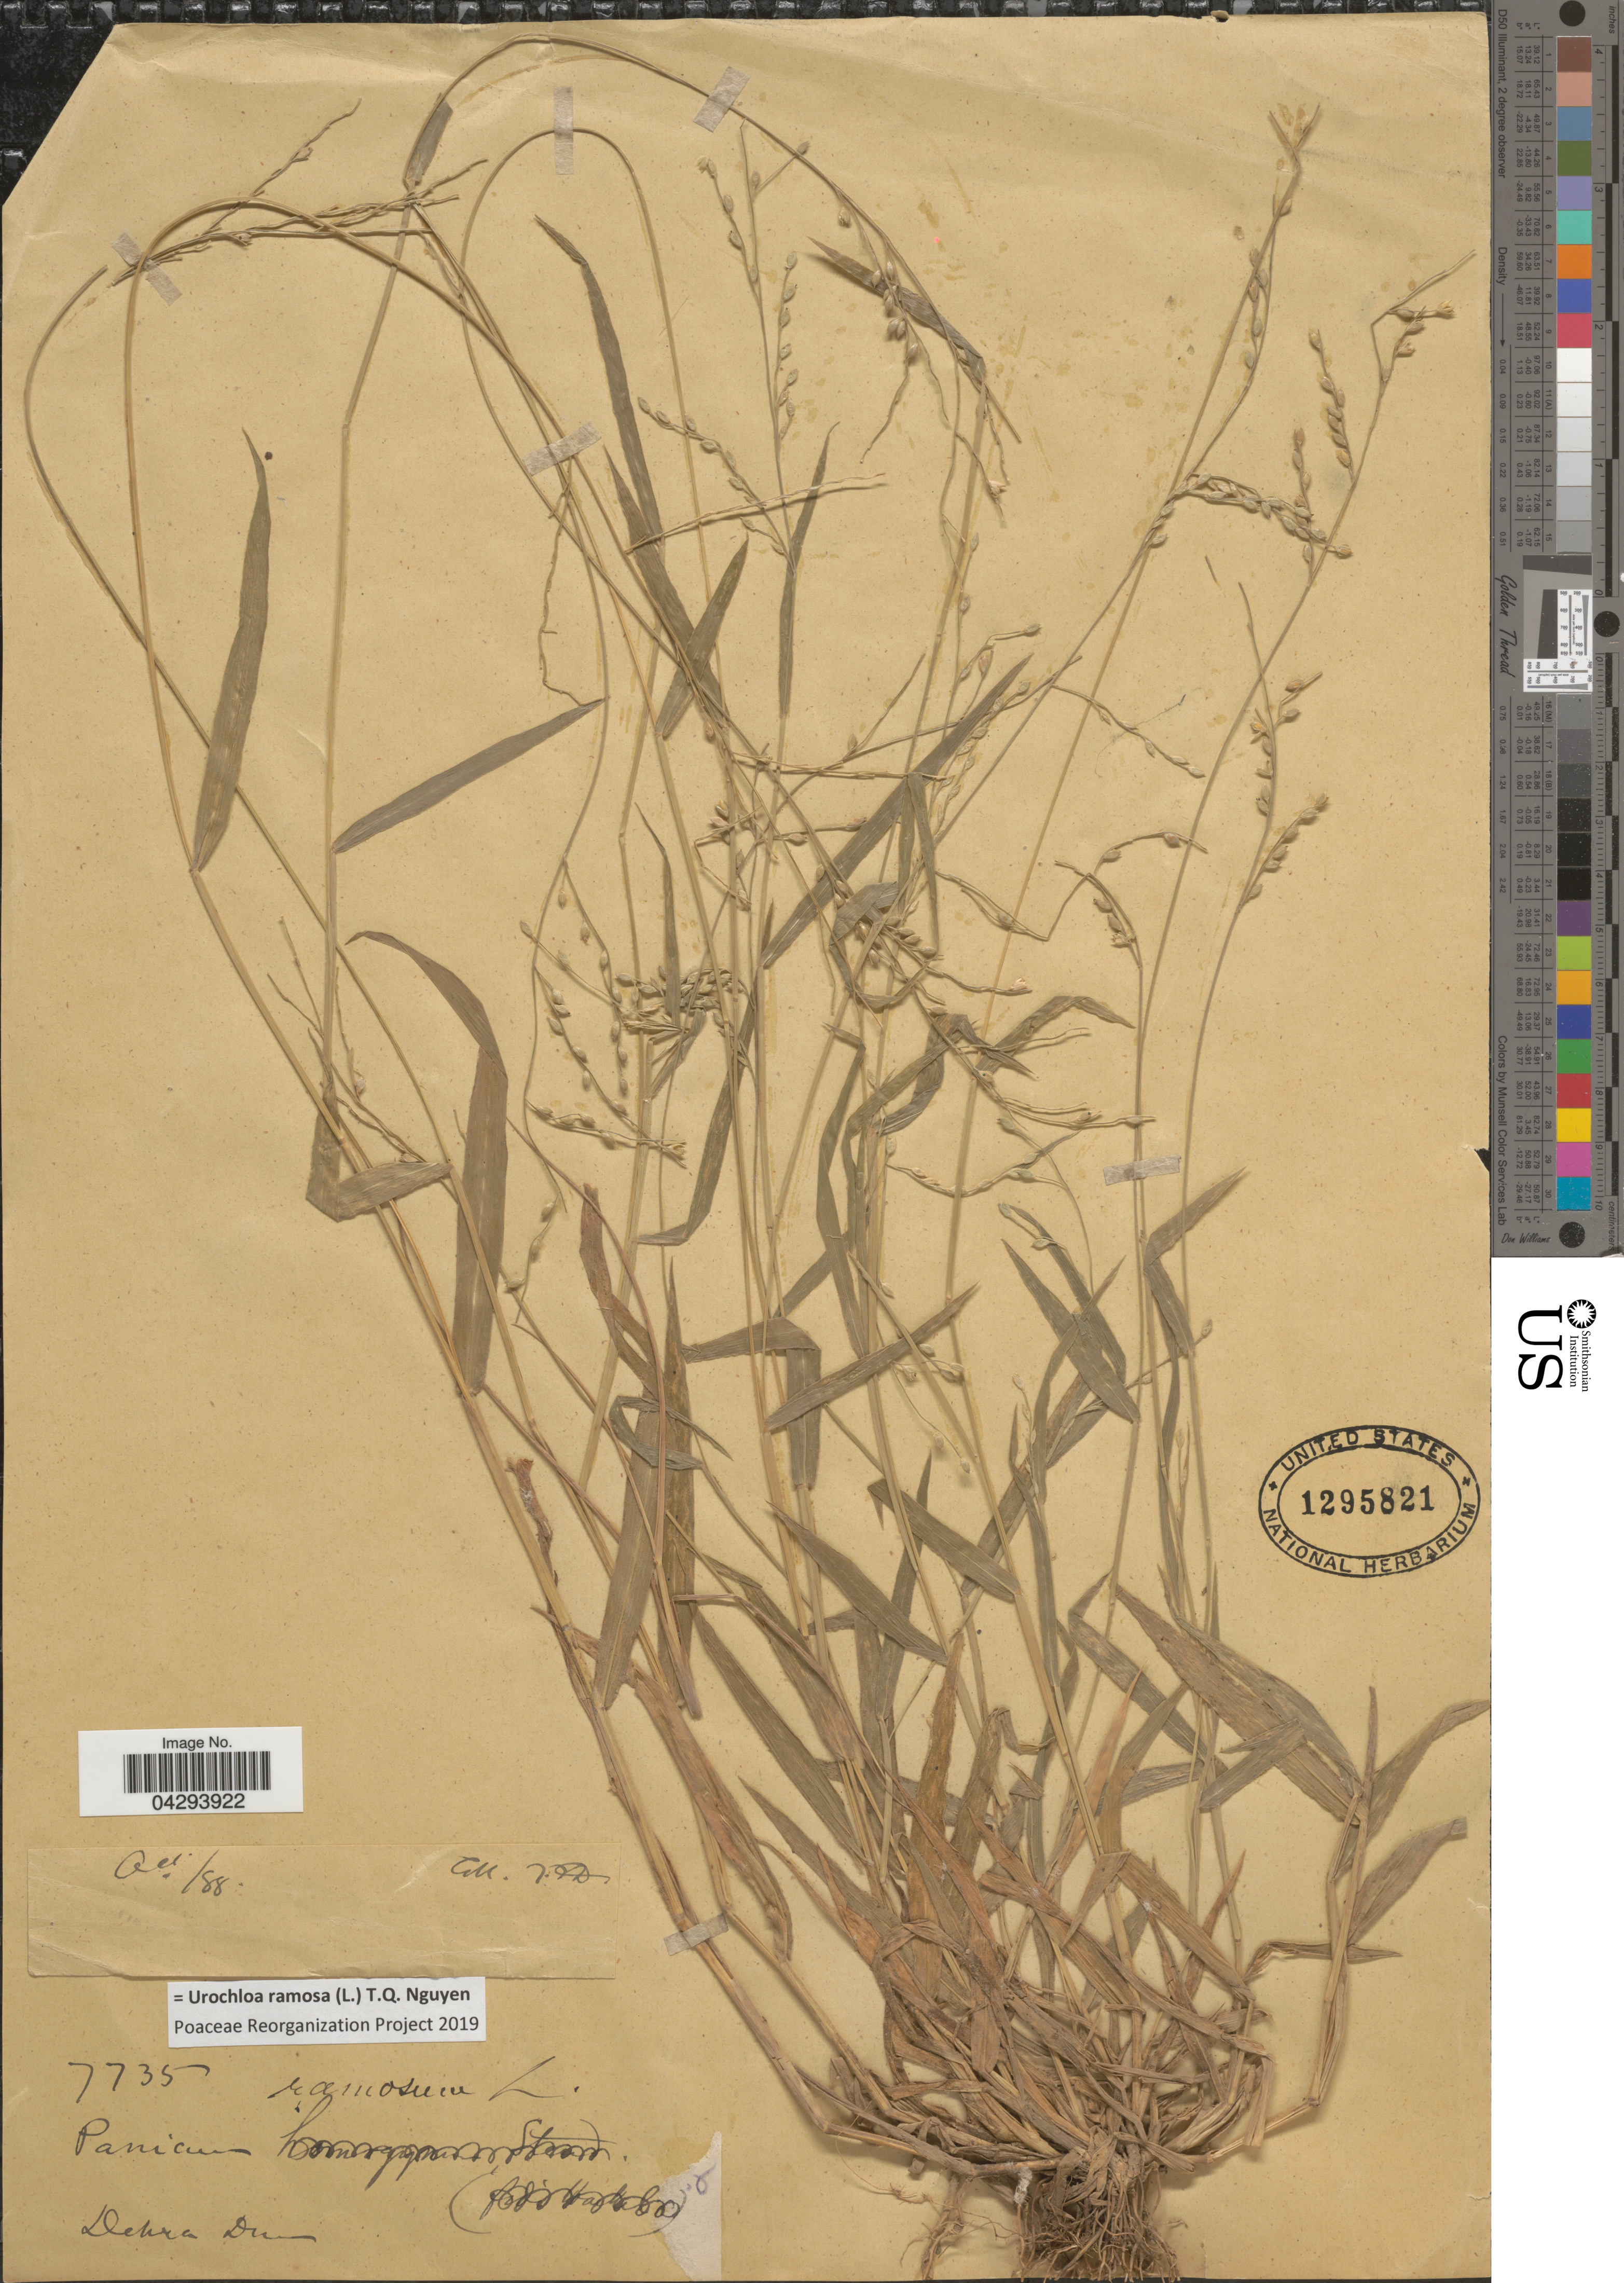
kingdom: Plantae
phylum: Tracheophyta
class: Liliopsida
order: Poales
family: Poaceae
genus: Urochloa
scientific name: Urochloa ramosa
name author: T.Q. Nguyen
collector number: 7735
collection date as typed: Transcribed d/m/y: /10/88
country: India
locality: Dehra Dun.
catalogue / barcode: US 1295821